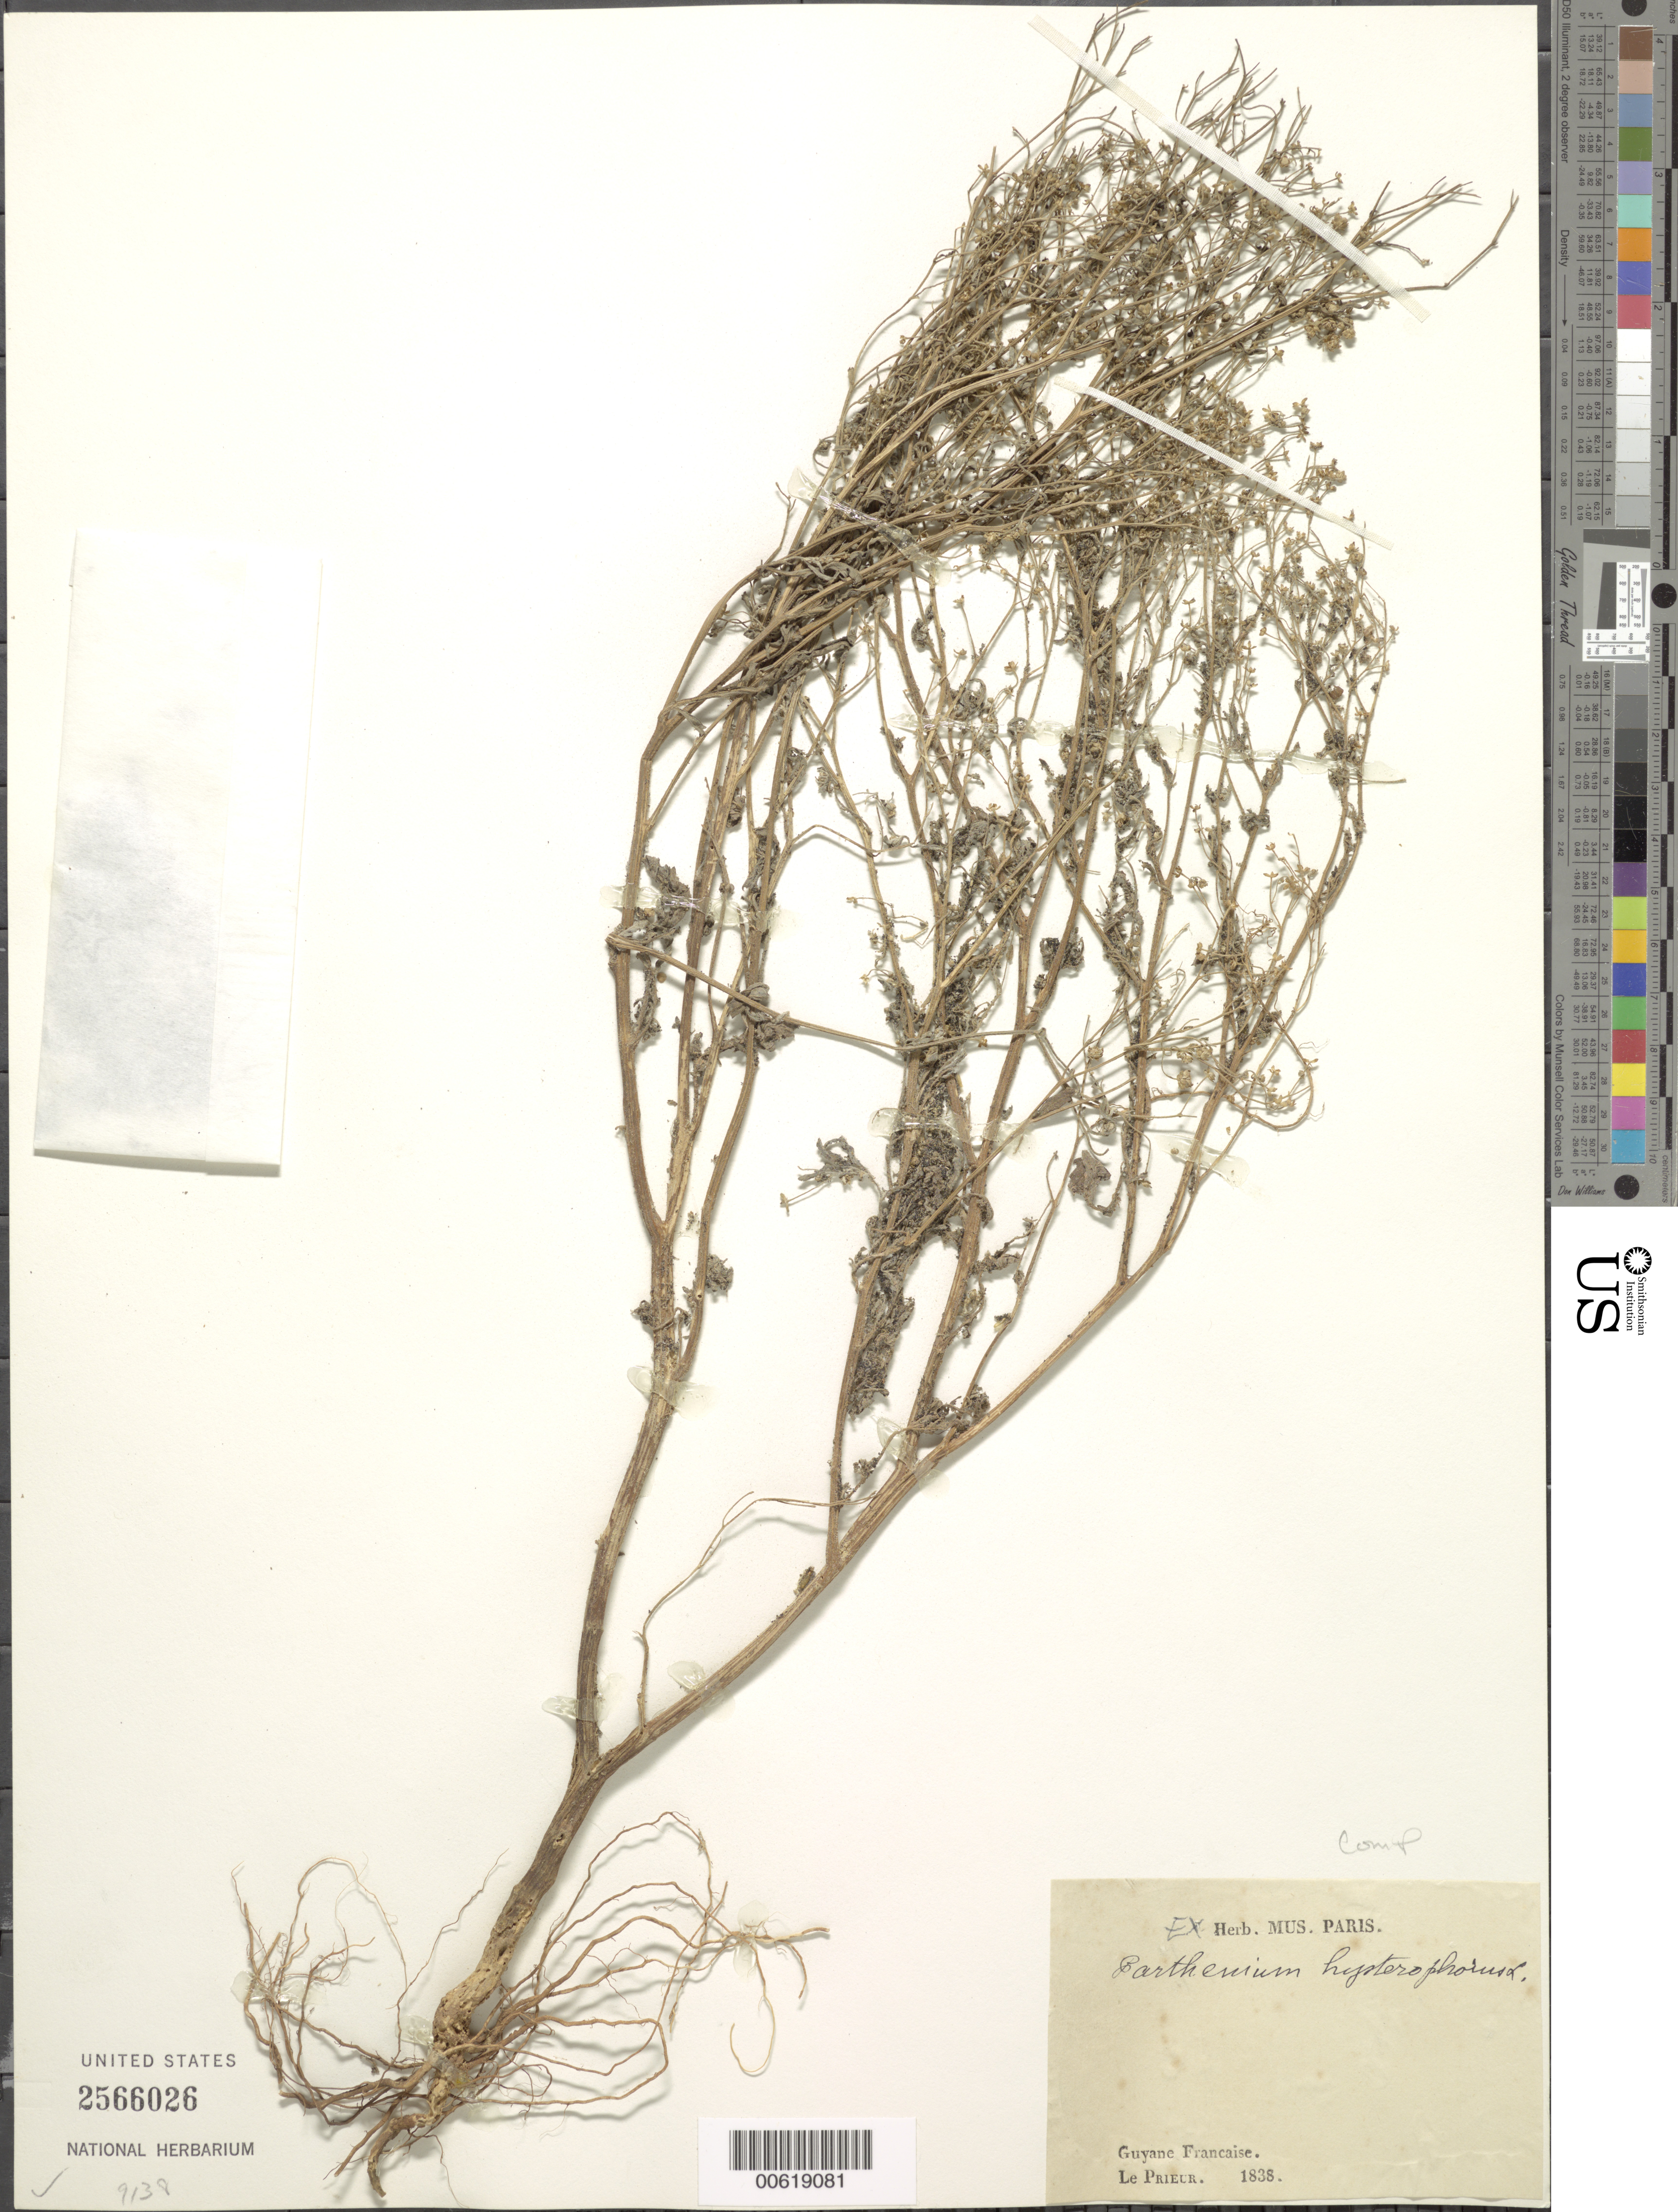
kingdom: Plantae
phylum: Tracheophyta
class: Magnoliopsida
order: Asterales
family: Asteraceae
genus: Parthenium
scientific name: Parthenium hysterophorus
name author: L.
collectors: F. M. R. Leprieur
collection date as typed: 1838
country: French Guiana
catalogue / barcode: US 2566026